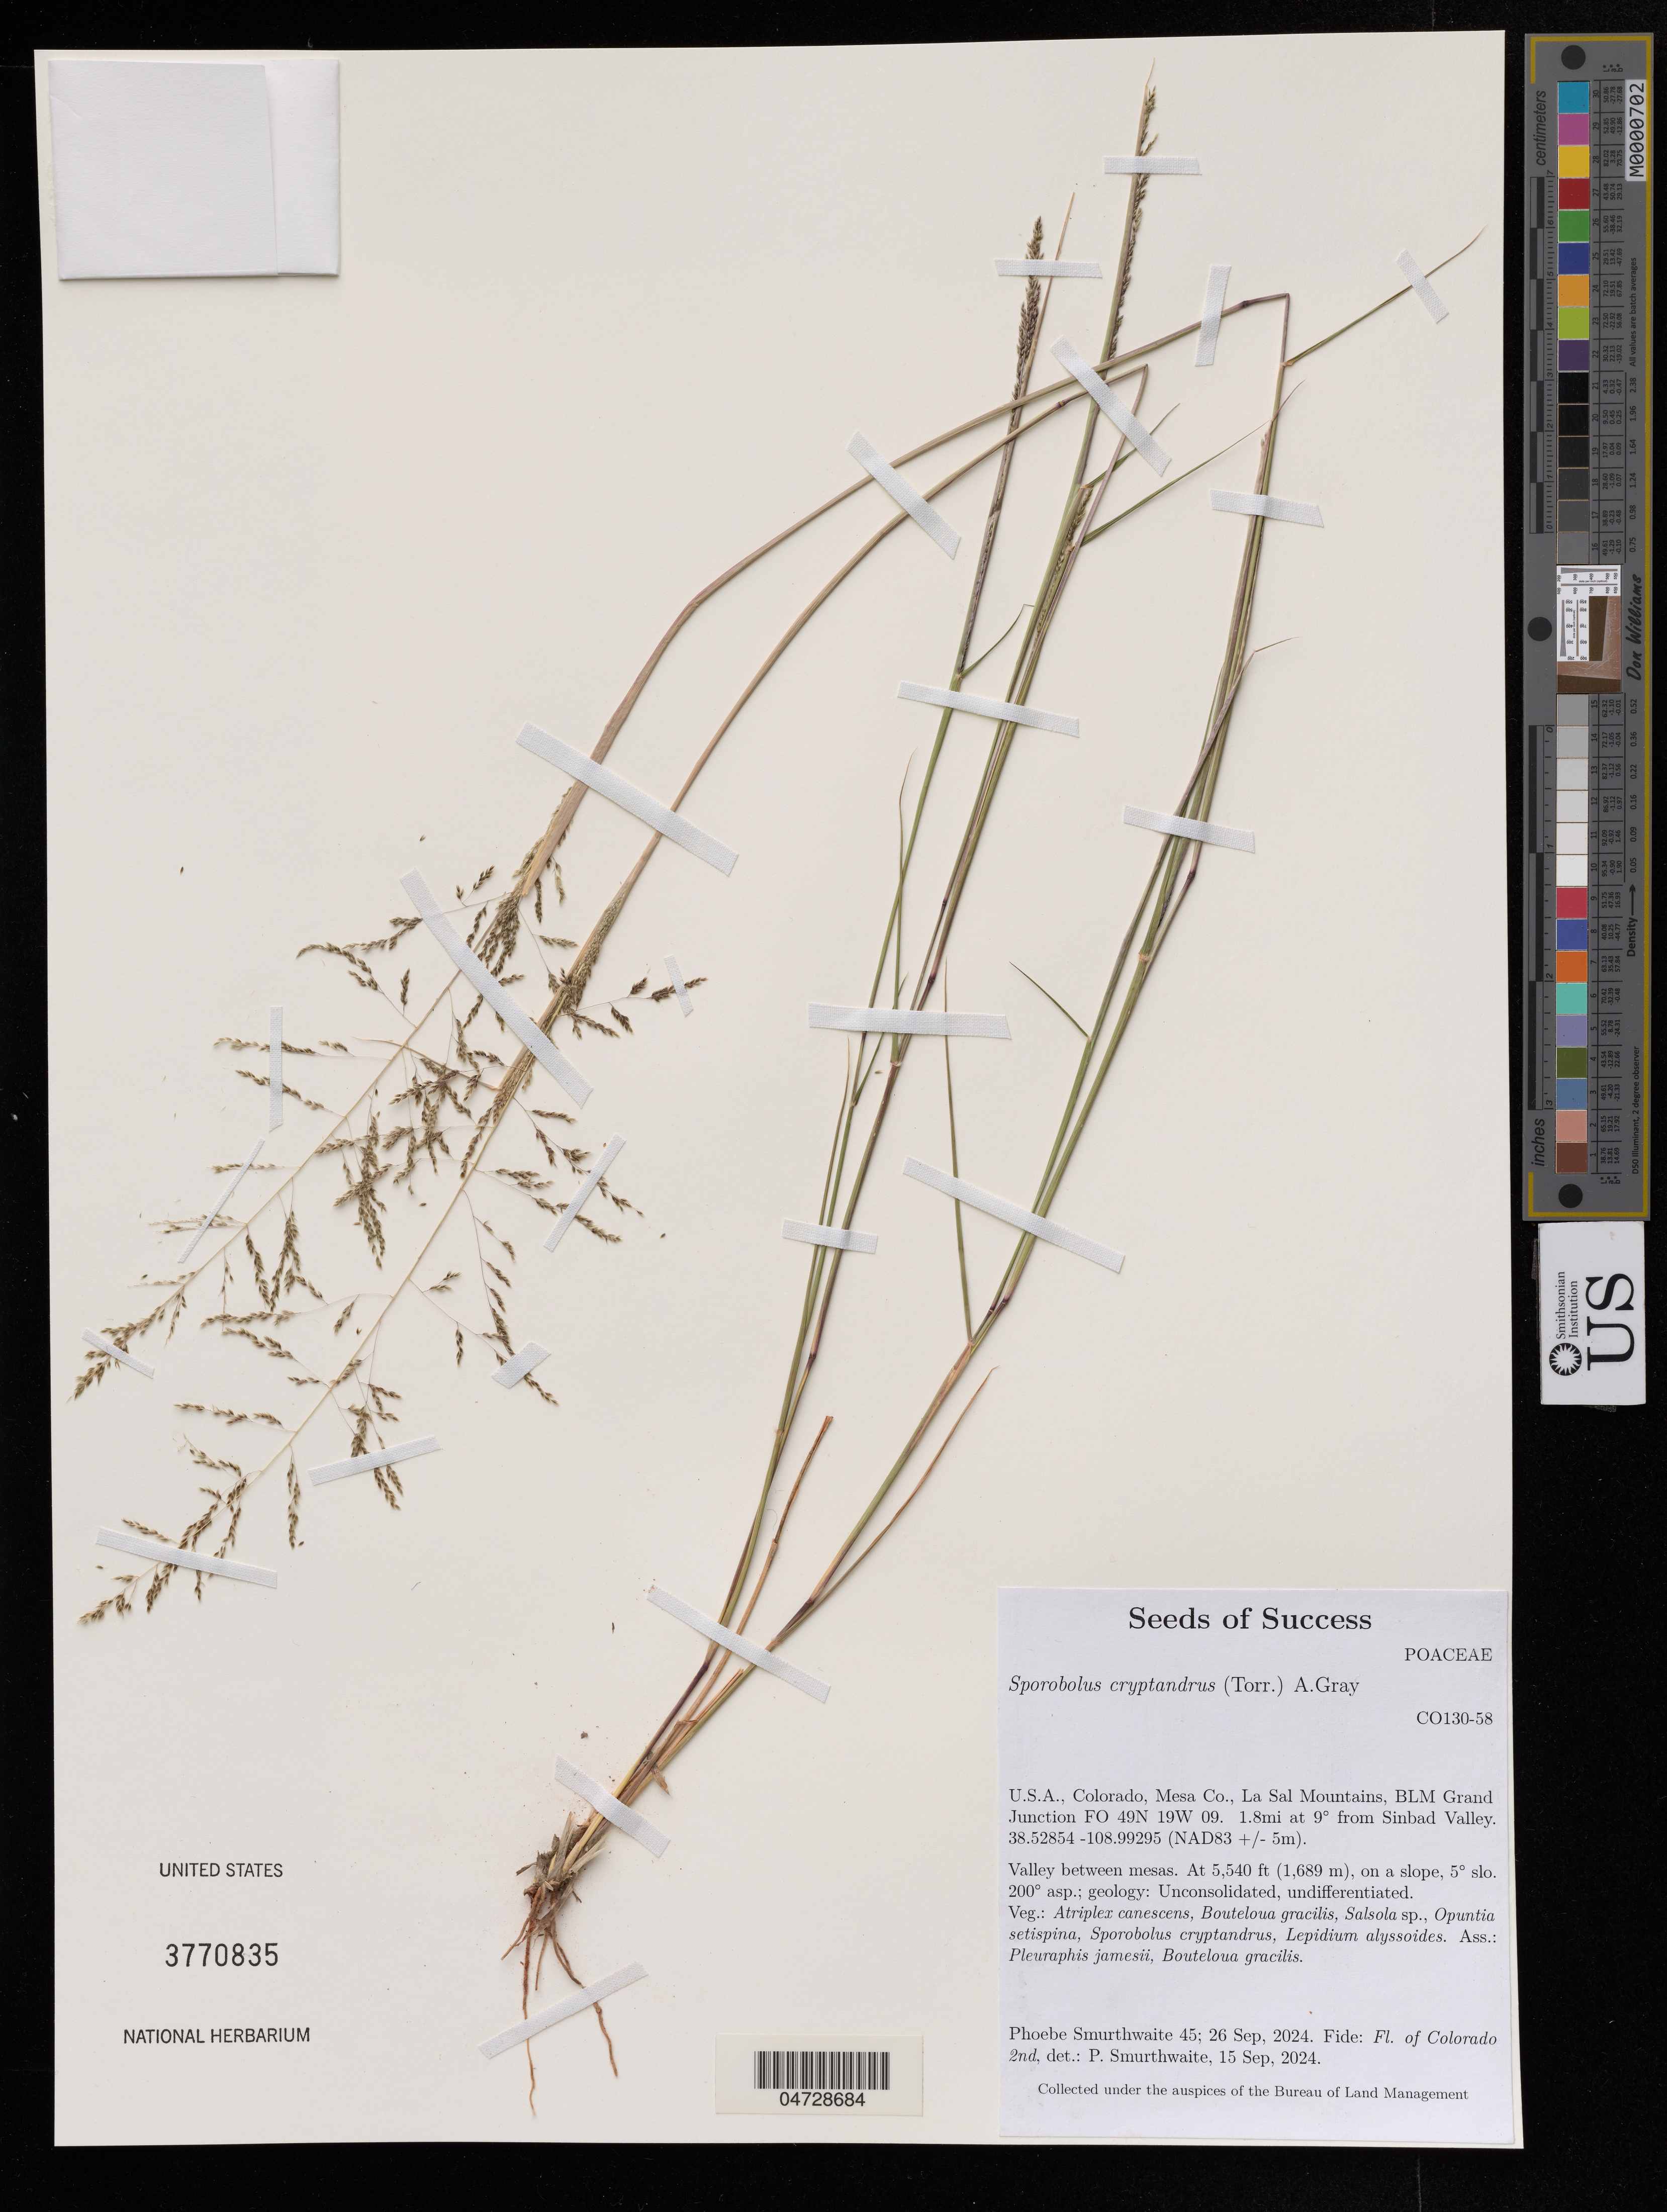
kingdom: Plantae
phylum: Tracheophyta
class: Liliopsida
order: Poales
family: Poaceae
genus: Sporobolus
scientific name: Sporobolus cryptandrus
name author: (Torr.) A. Gray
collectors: P. Smurthwaite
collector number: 45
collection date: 2024-09-26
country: United States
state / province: Colorado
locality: Mesa Co., La Sal Mountains, BLM Grand Junction FO 49N 19W 09, 1.8mi at 9° from Sinbad Valley.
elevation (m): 1689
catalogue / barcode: US 3770835